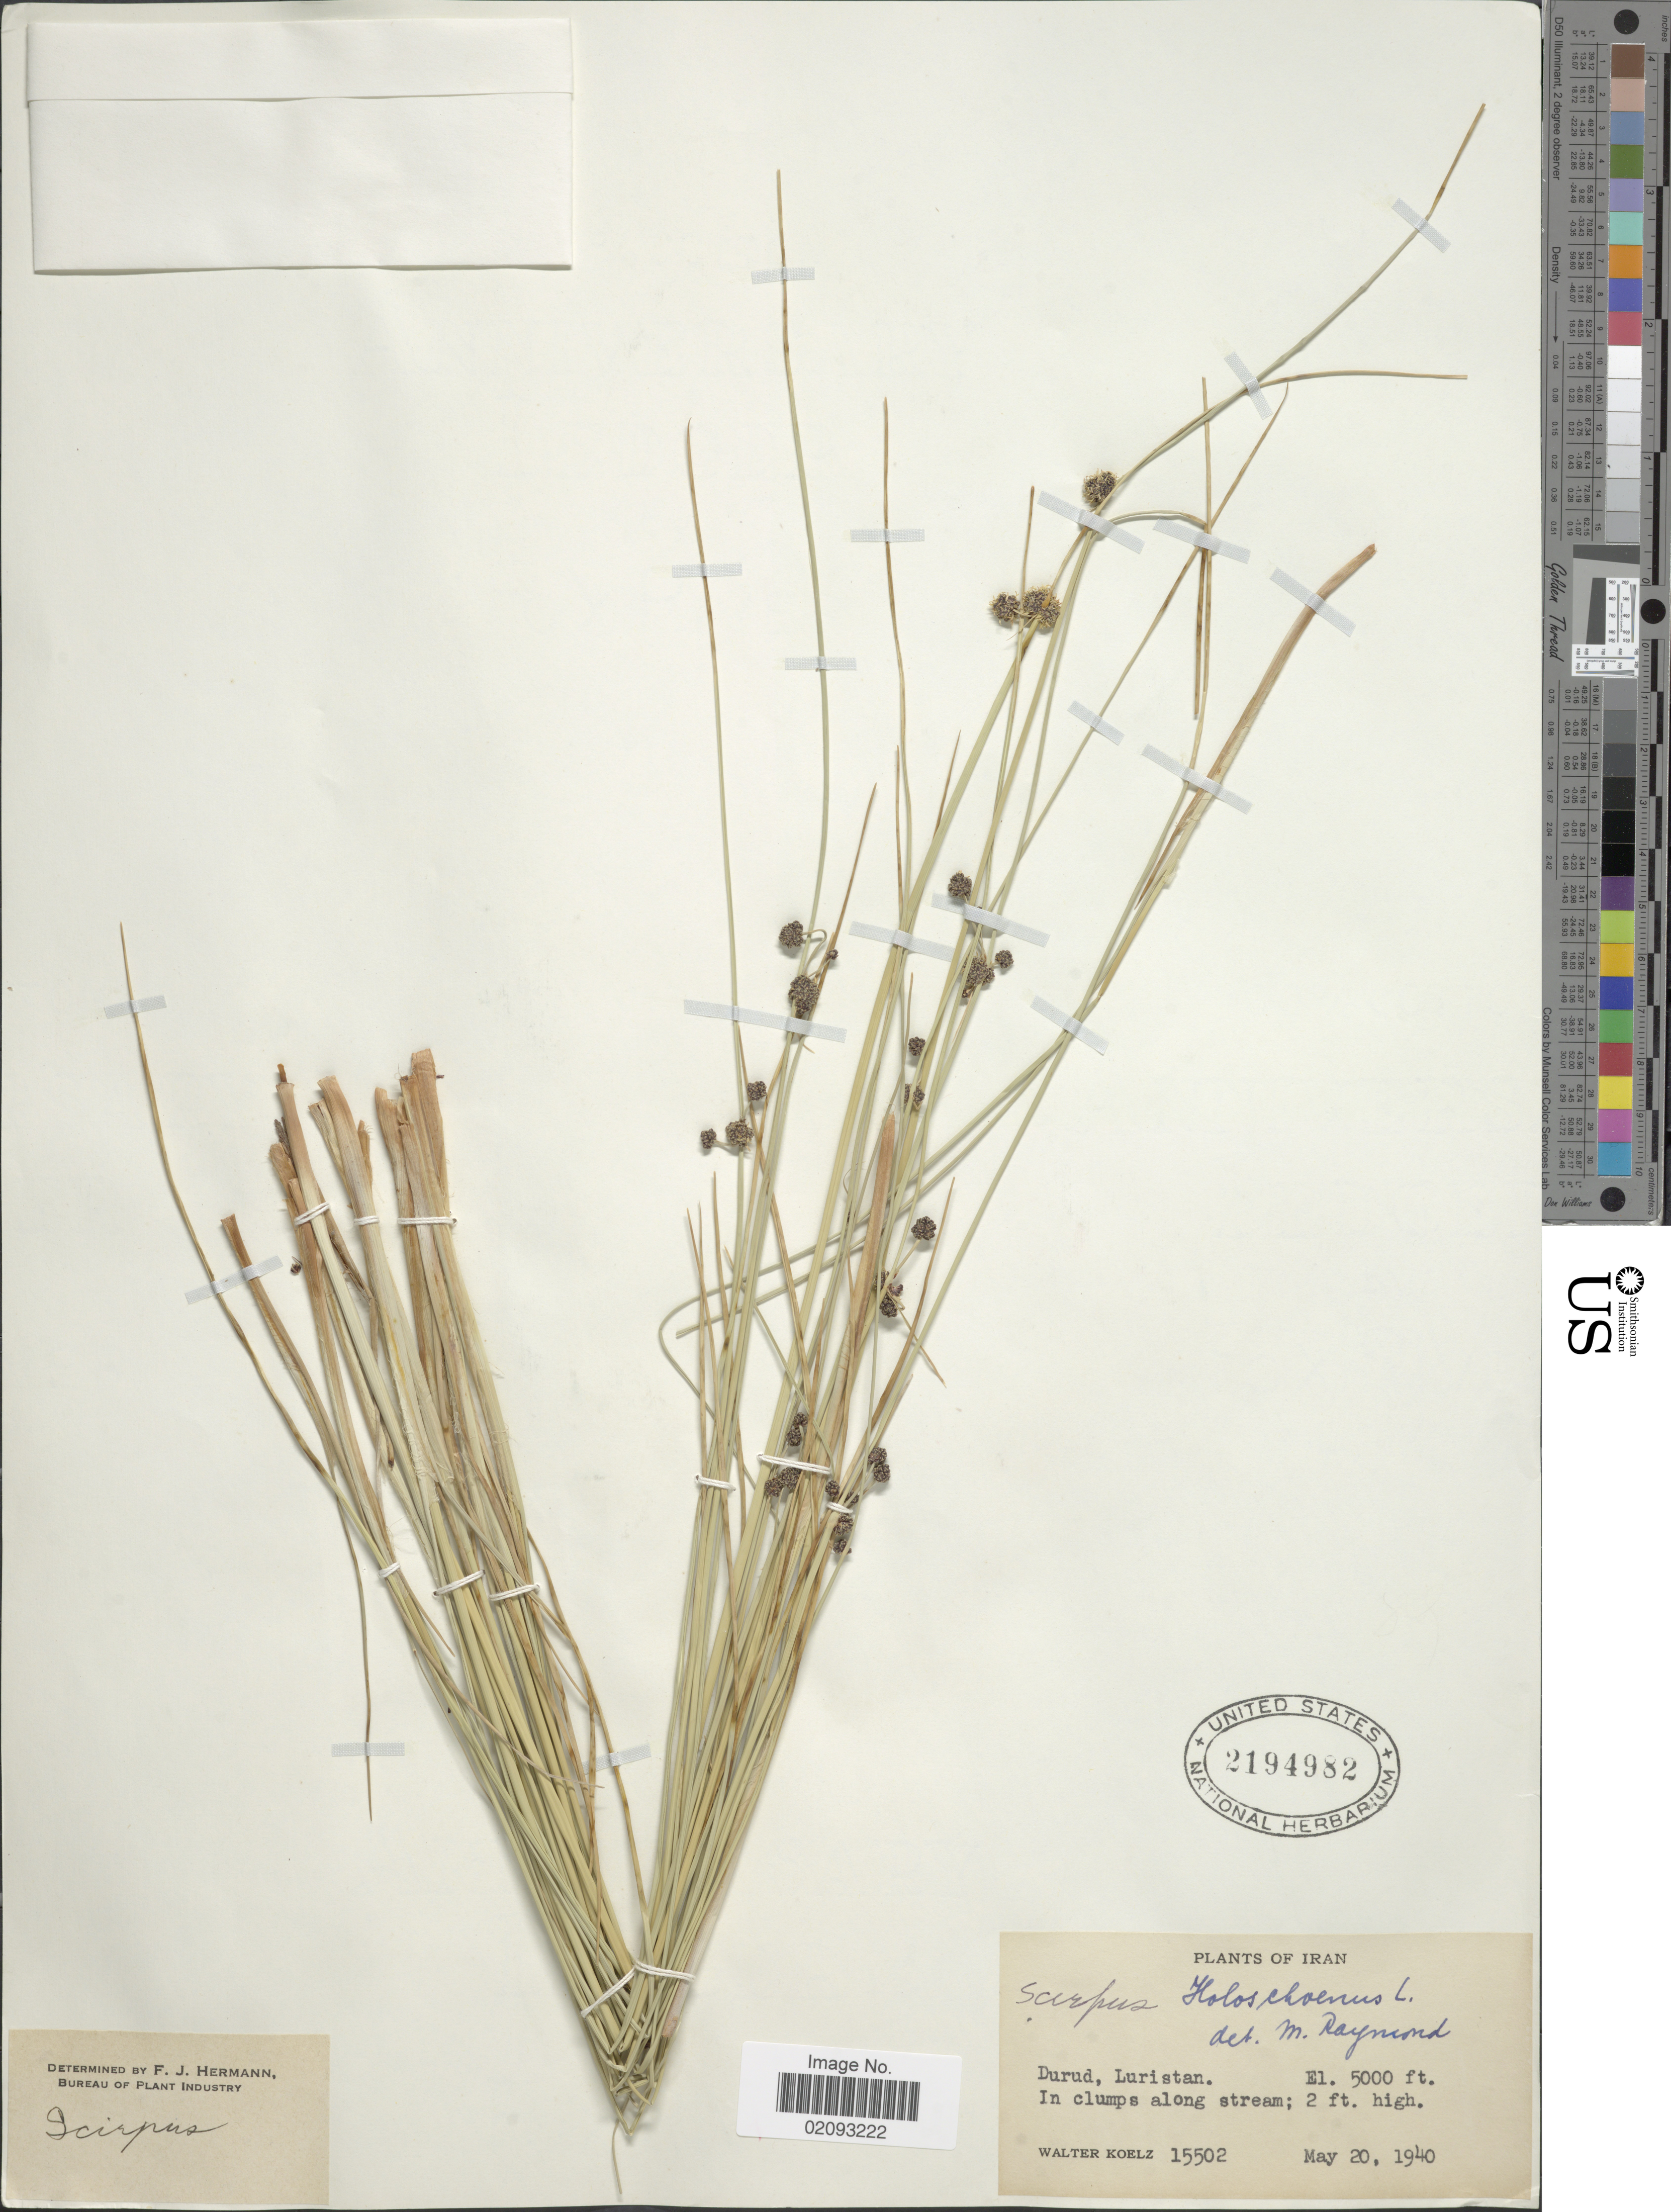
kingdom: Plantae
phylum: Tracheophyta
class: Liliopsida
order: Poales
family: Cyperaceae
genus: Scirpoides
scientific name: Scirpoides holoschoenus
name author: (L.) Soják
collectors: W. N. Koelz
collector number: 15502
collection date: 1940-05-20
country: Iran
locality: Durud, Luristan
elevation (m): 1524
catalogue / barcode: US 2194982